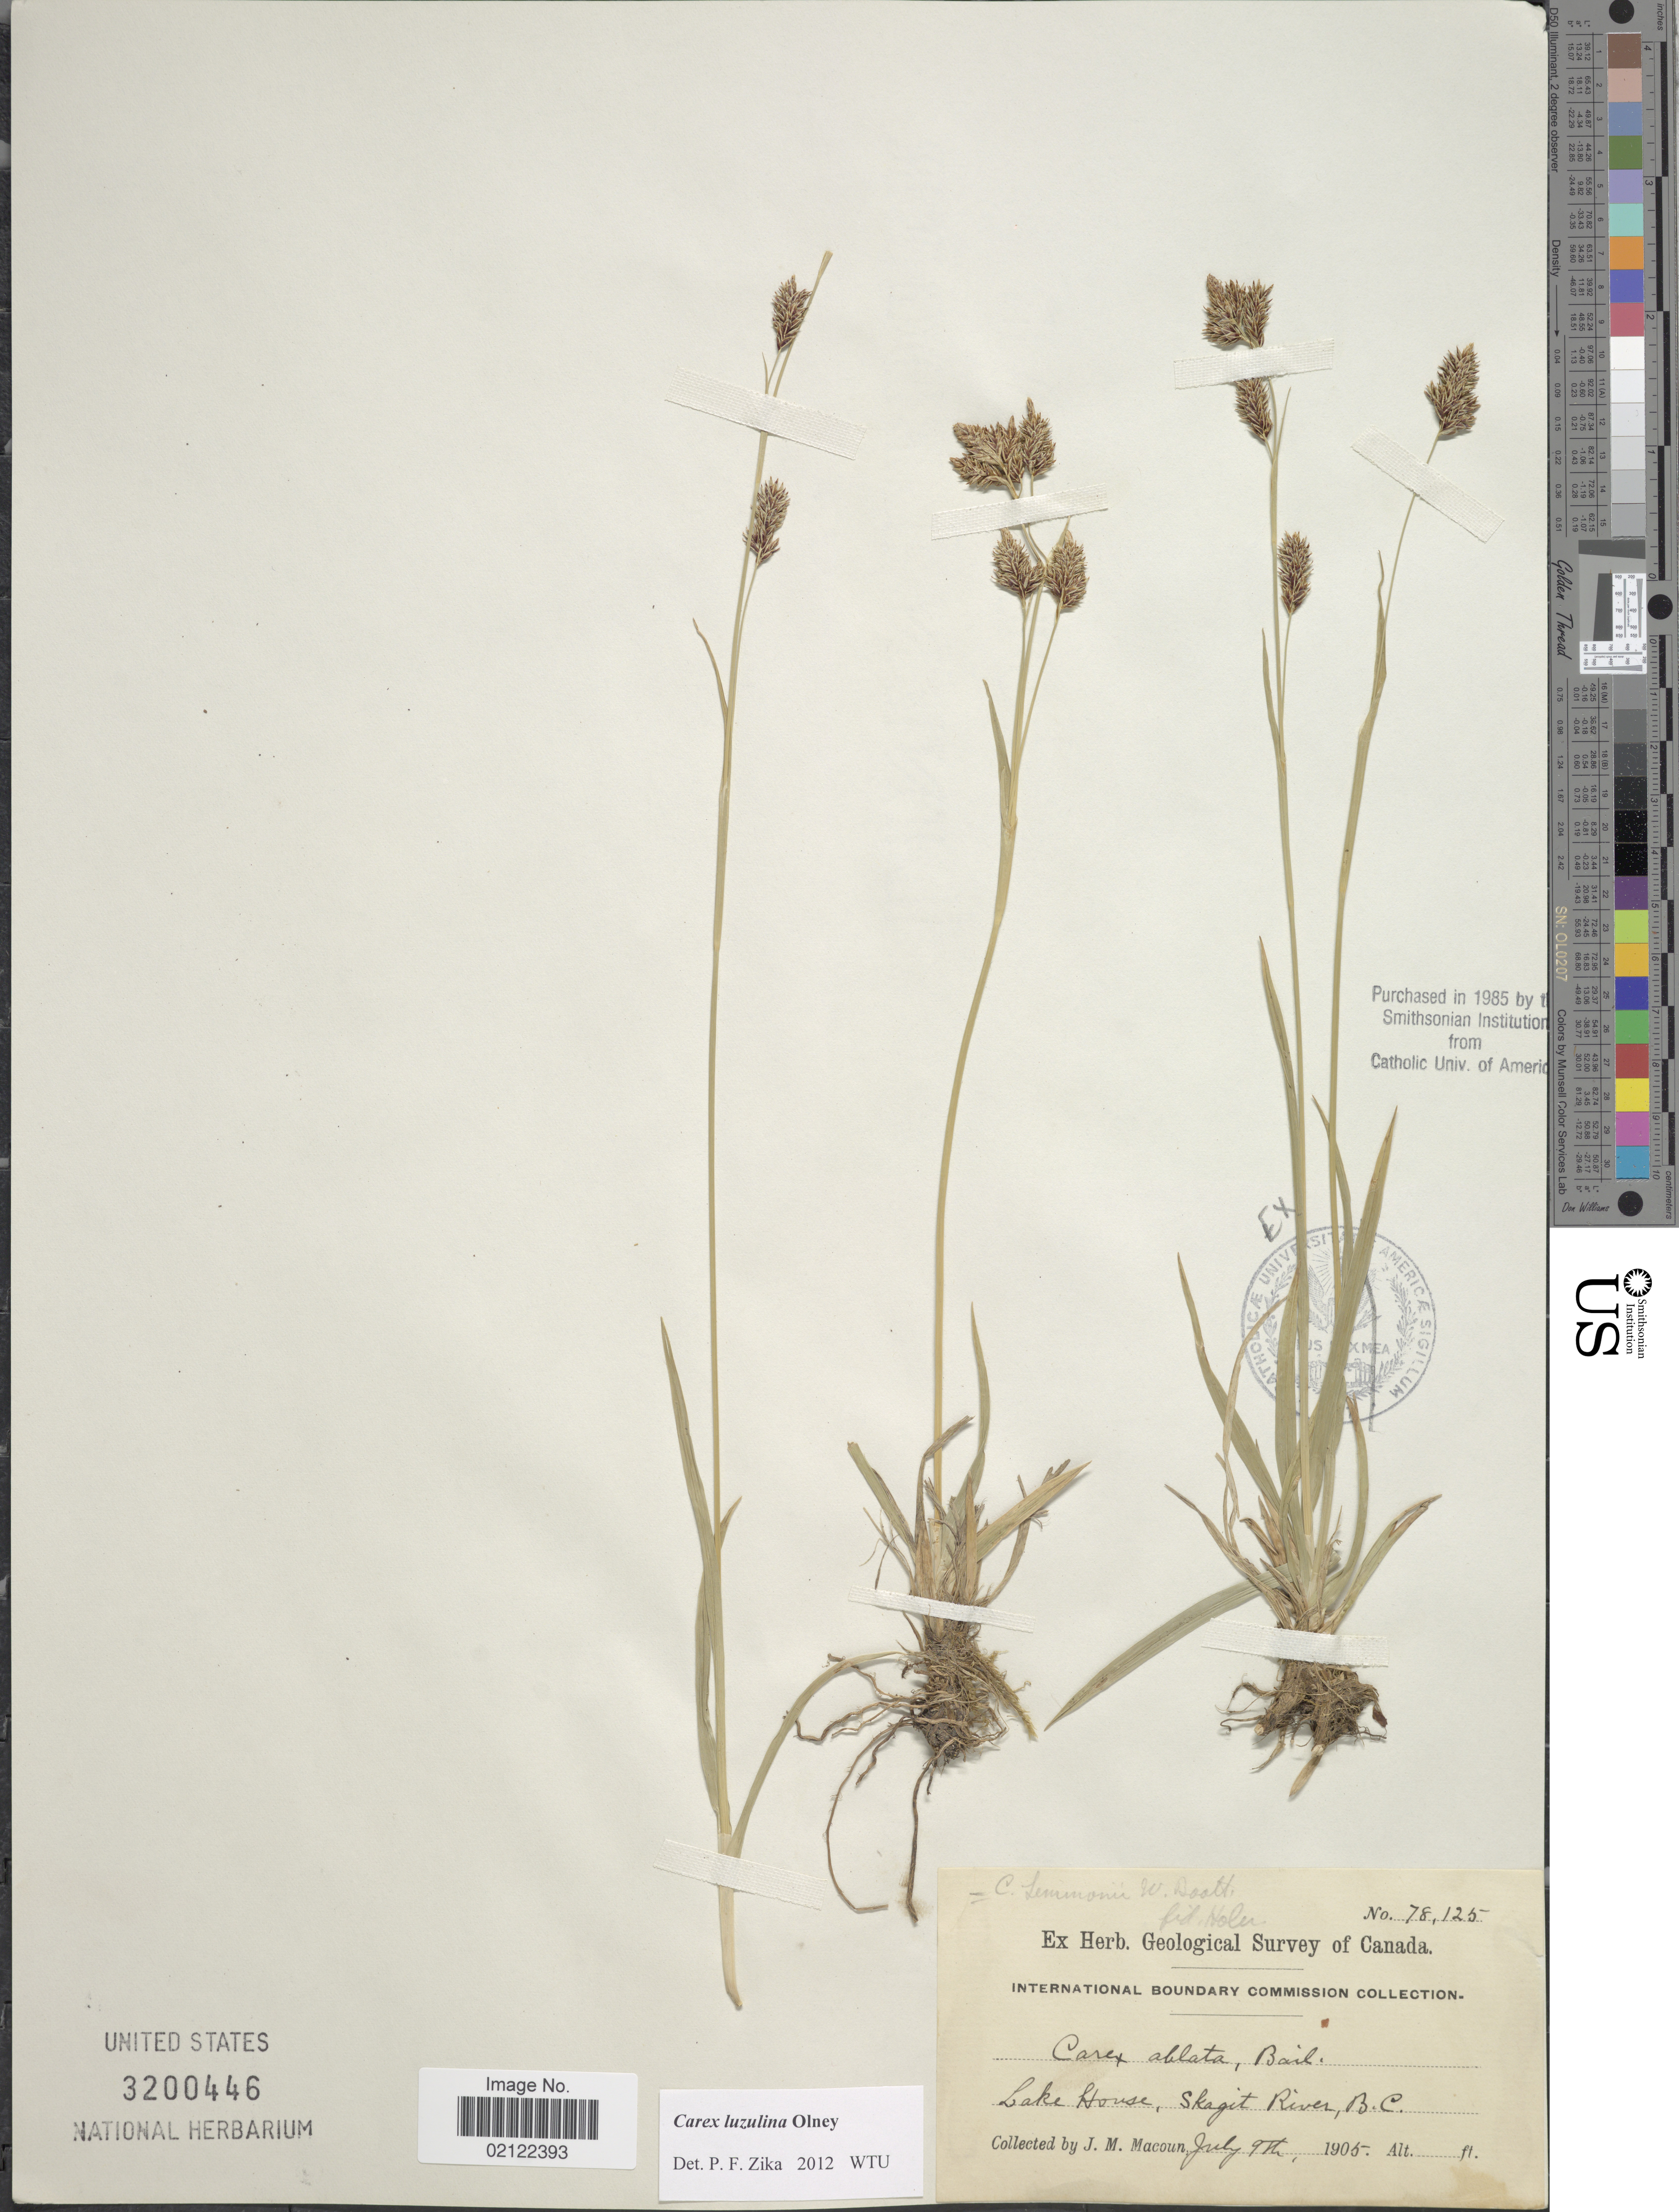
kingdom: Plantae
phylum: Tracheophyta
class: Liliopsida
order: Poales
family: Cyperaceae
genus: Carex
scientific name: Carex luzulina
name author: Olney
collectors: J. M. Macoun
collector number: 78125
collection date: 1905-07-09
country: Canada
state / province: British Columbia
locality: Lake House, Skagit River, B.C.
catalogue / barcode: US 3200446